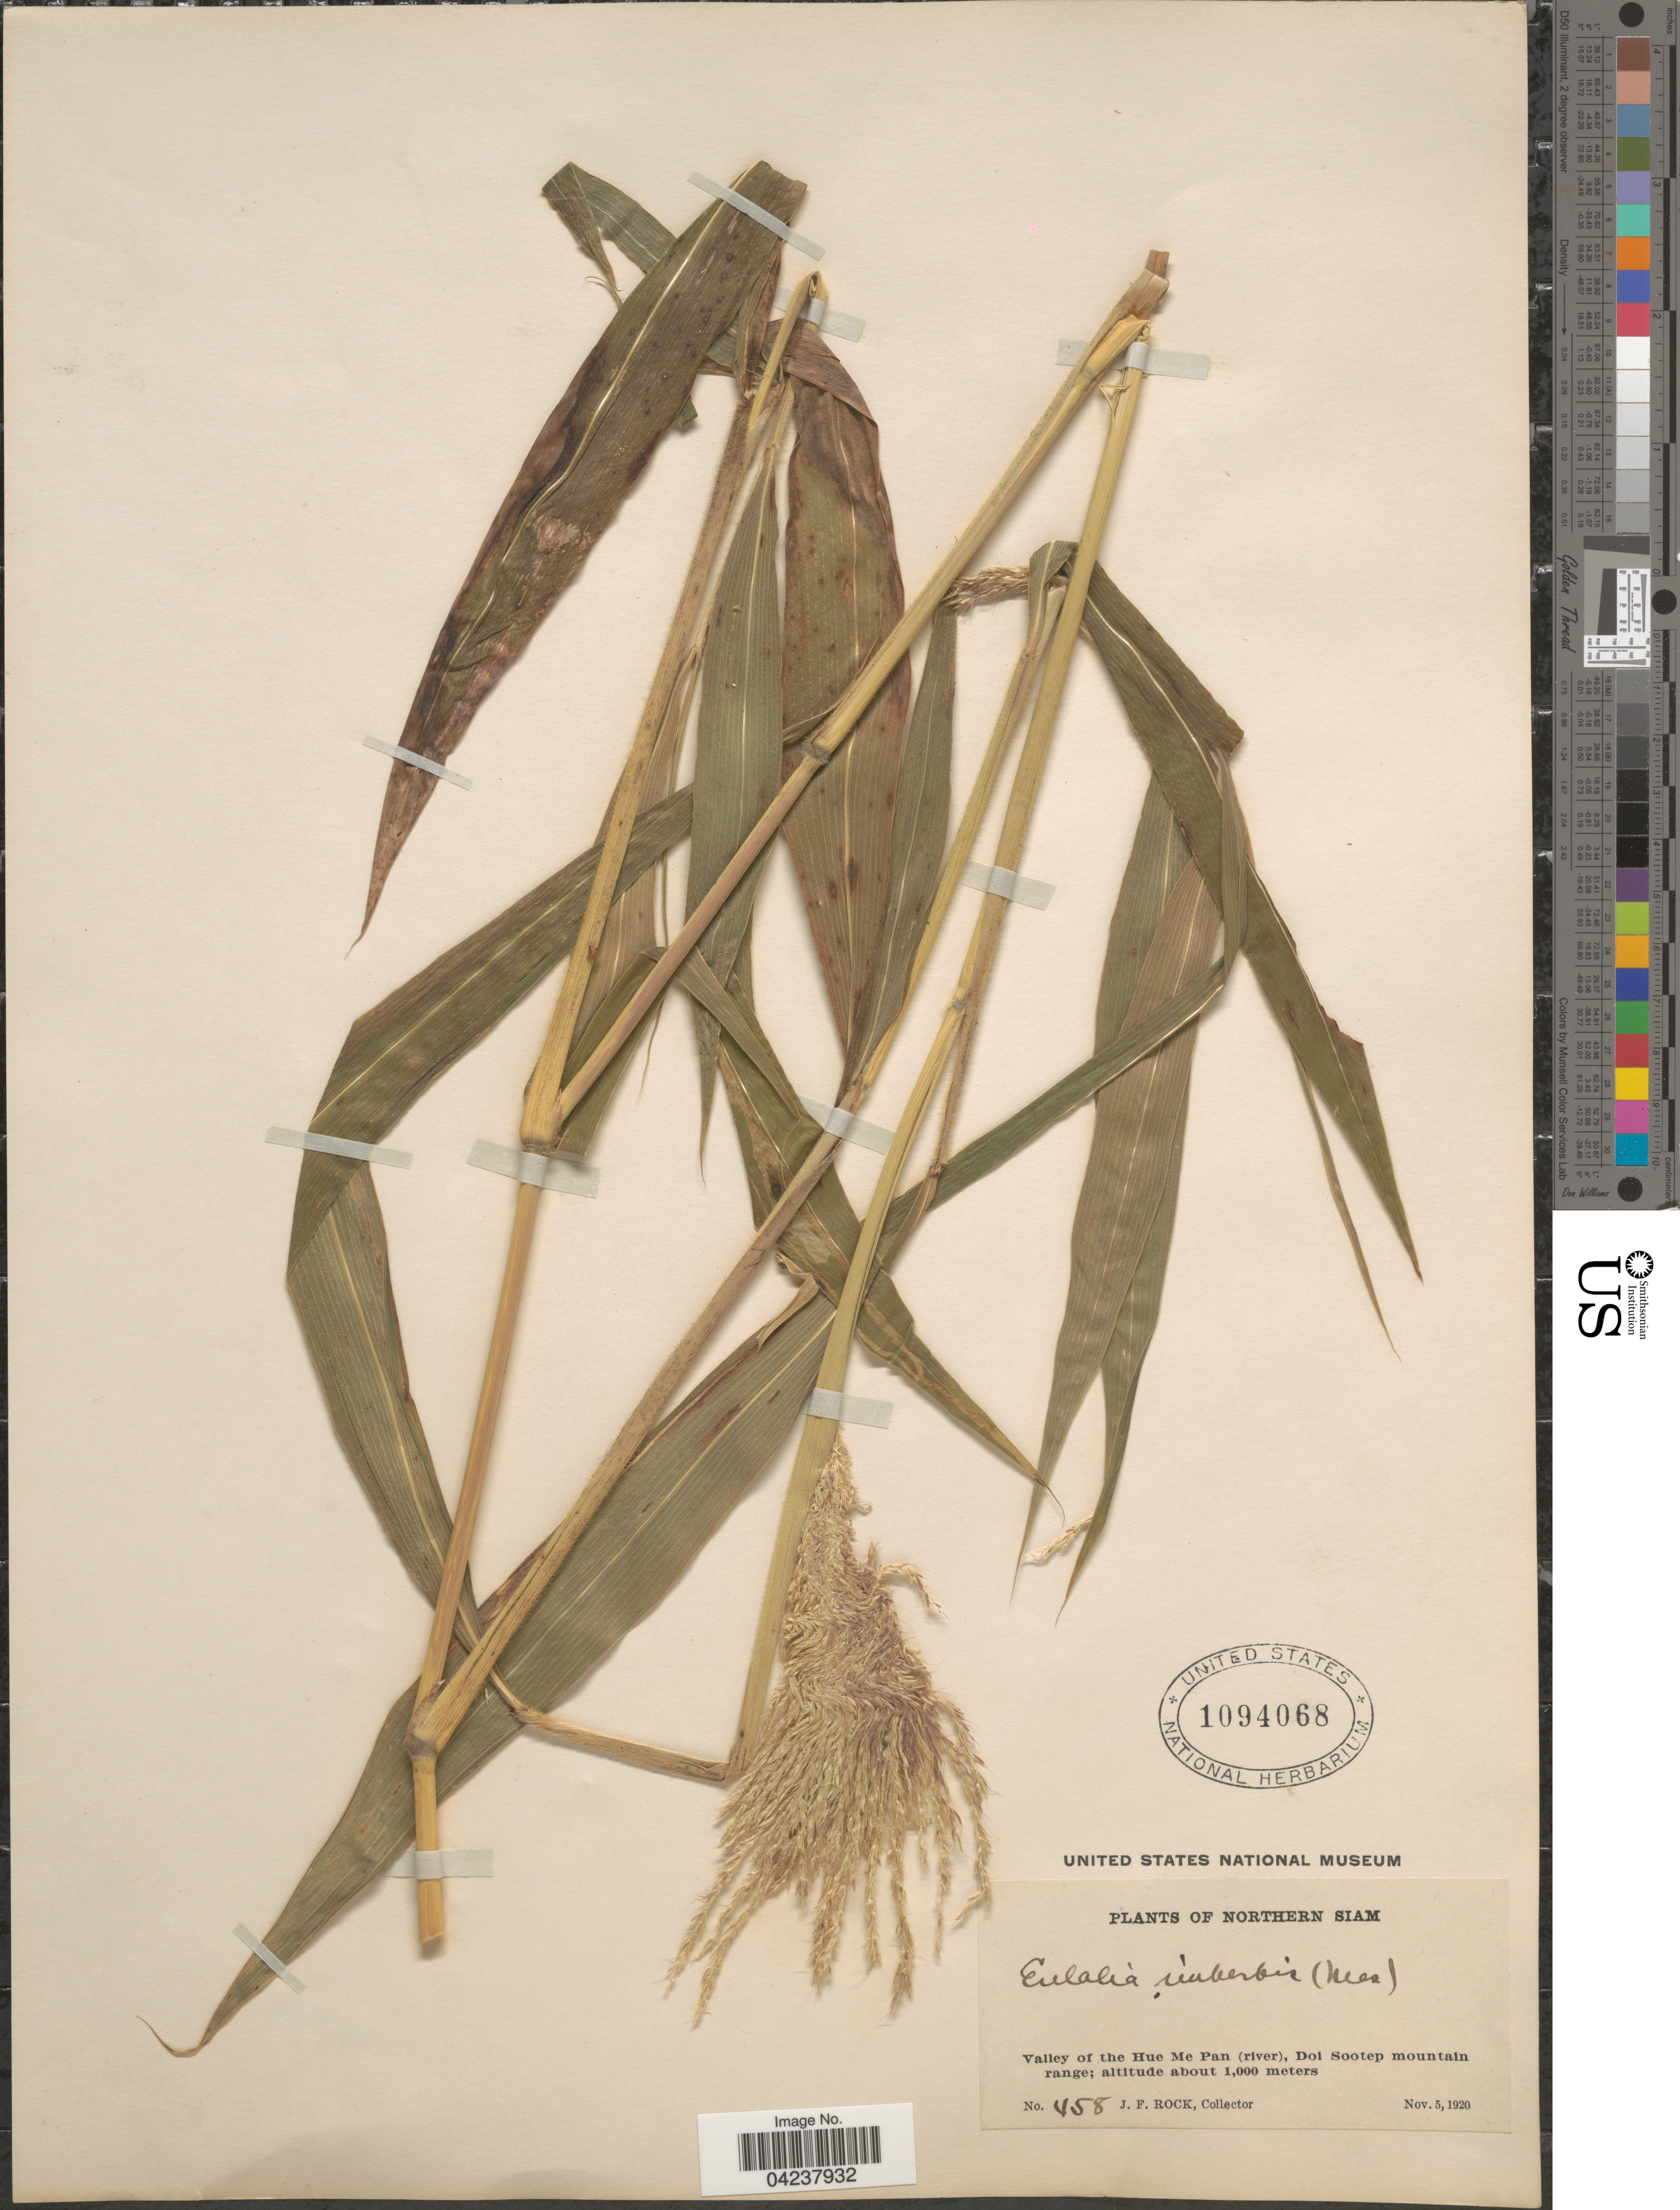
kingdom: Plantae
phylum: Tracheophyta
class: Liliopsida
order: Poales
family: Poaceae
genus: Microstegium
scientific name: Microstegium petiolare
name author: (Trin.) Bor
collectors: J. Rock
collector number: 458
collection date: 1920-11-05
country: Thailand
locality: Northern Siam. Valley of the Hue Me pan (river), doi Sootep mountain range.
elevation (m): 1000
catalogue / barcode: US 1094068